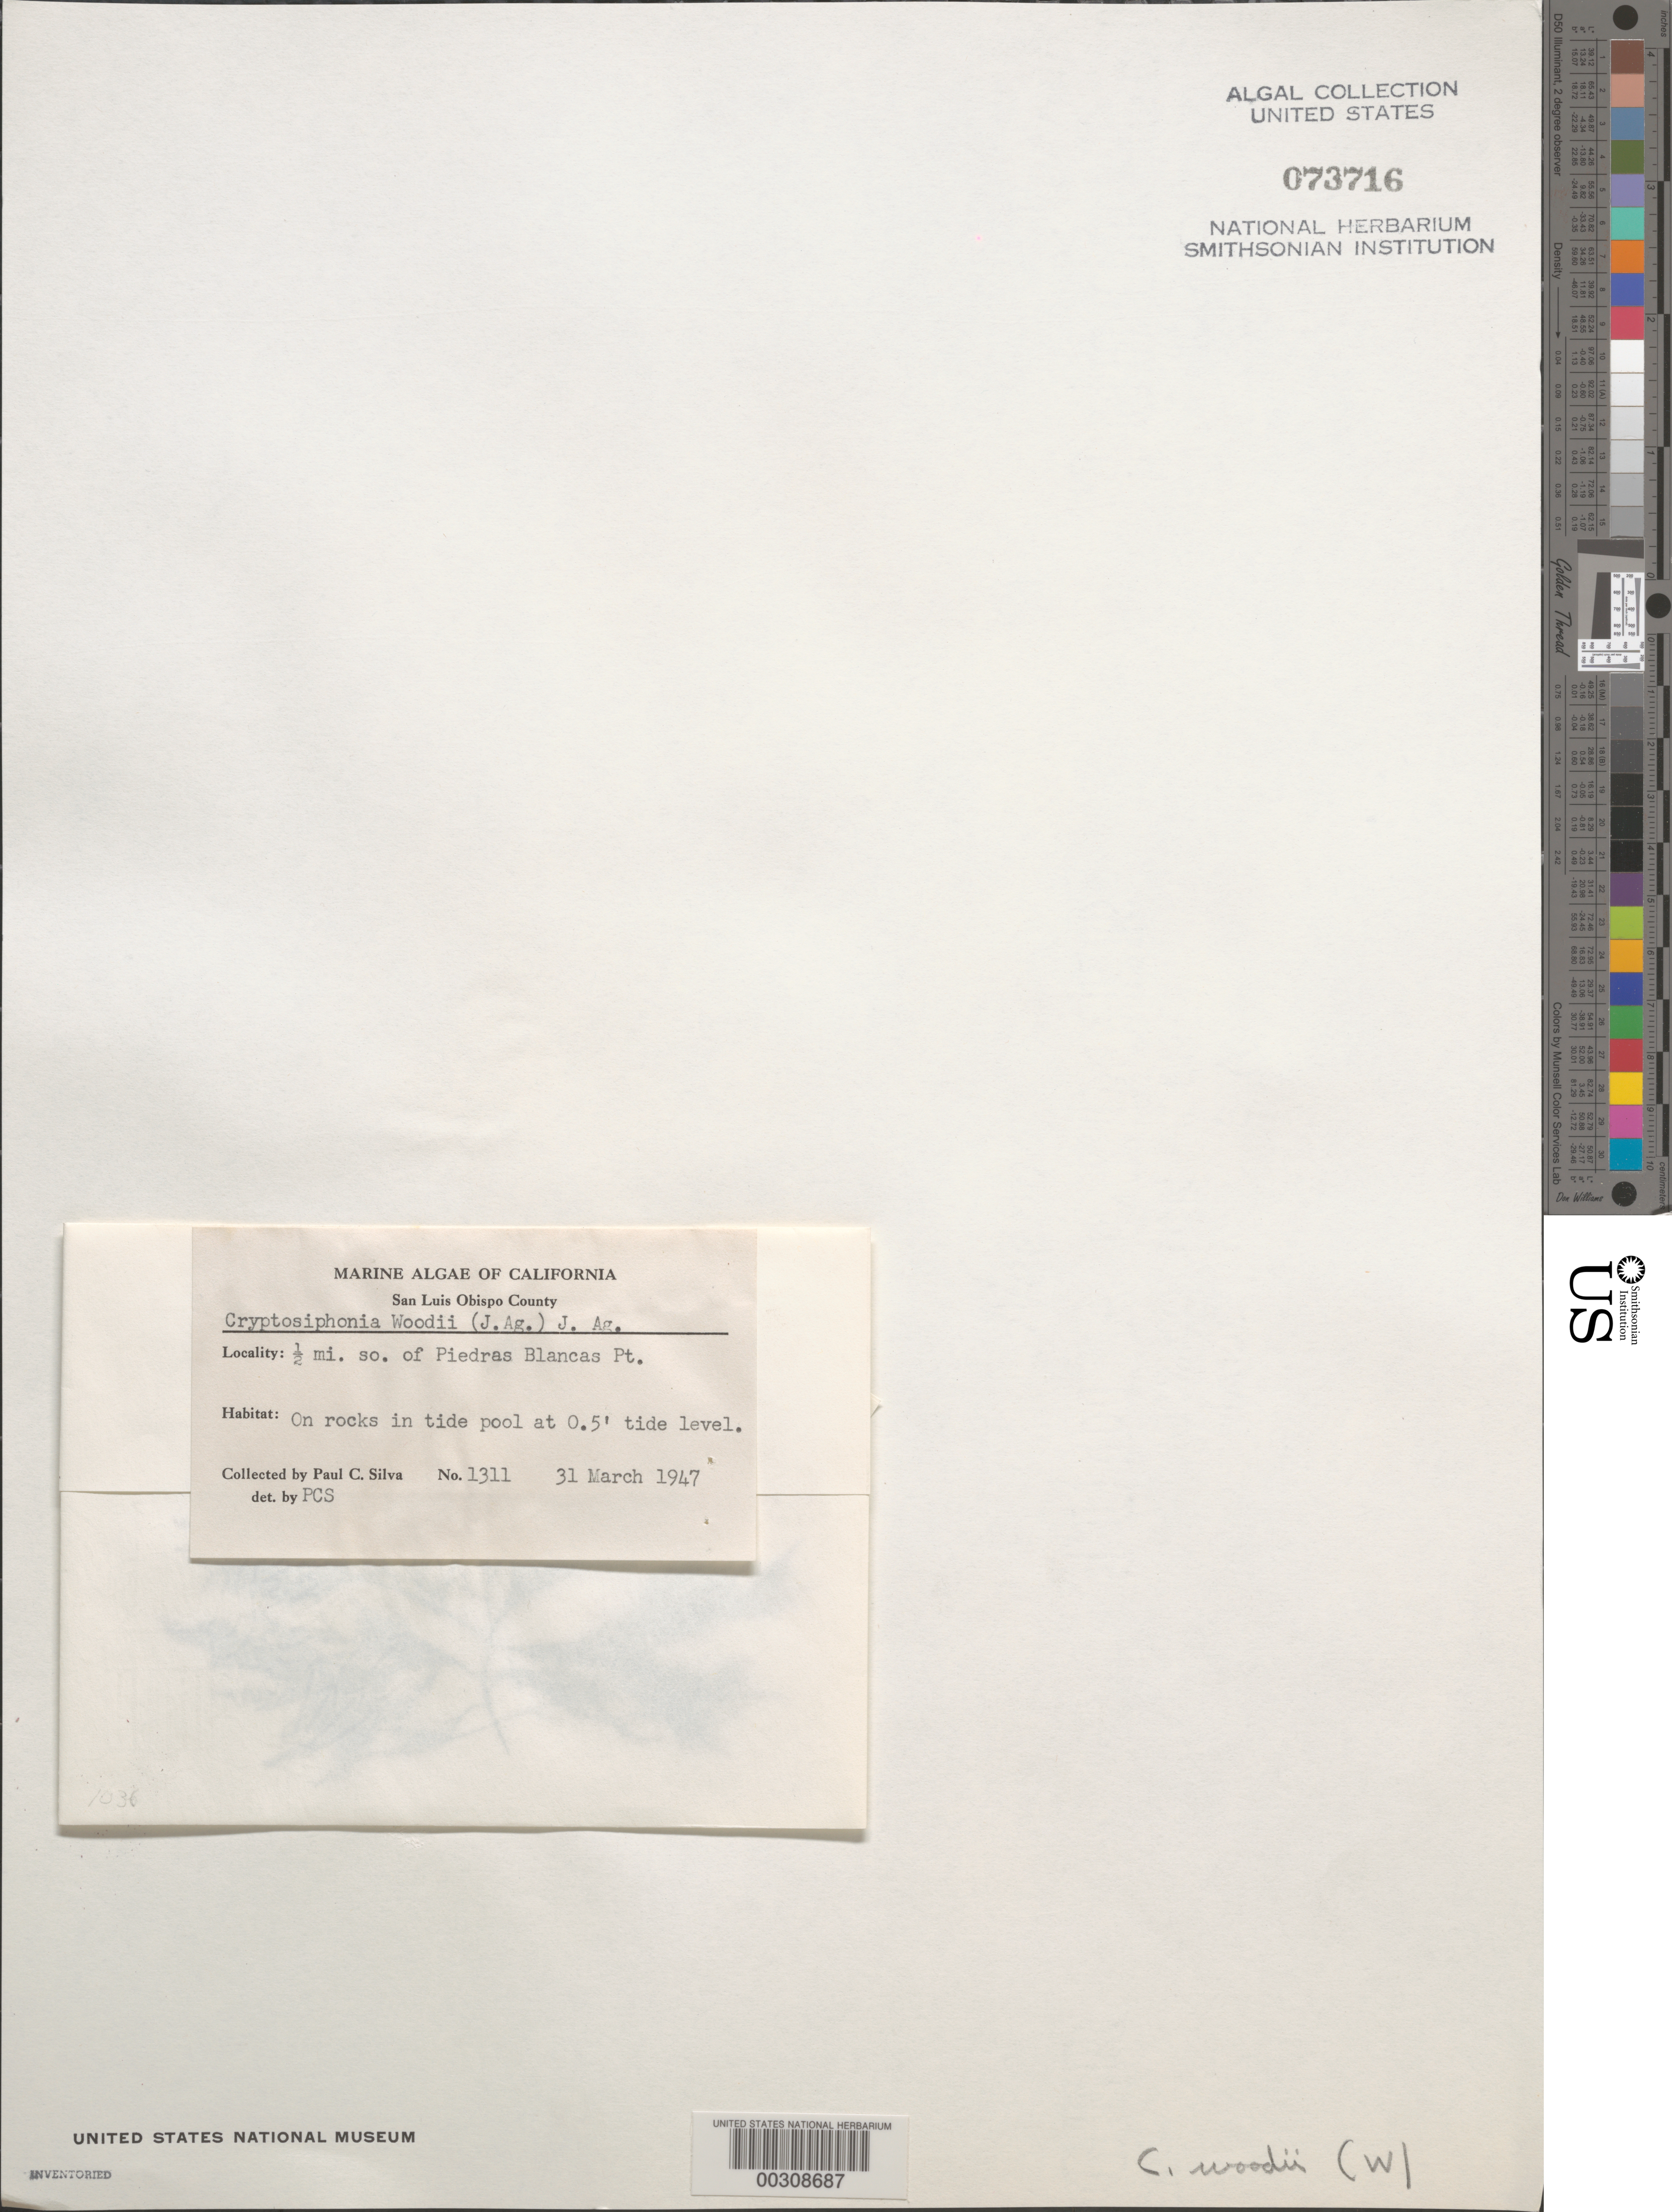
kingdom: Plantae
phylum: Rhodophyta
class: Florideophyceae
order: Gigartinales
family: Dumontiaceae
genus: Cryptosiphonia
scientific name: Cryptosiphonia woodii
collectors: P. C. Silva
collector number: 1311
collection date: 1947-03-31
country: United States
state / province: California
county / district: San Luis Obispo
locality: San Luis Obispo County. ½ mi. so. of Piedras Blancas Pt.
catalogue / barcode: US 73716